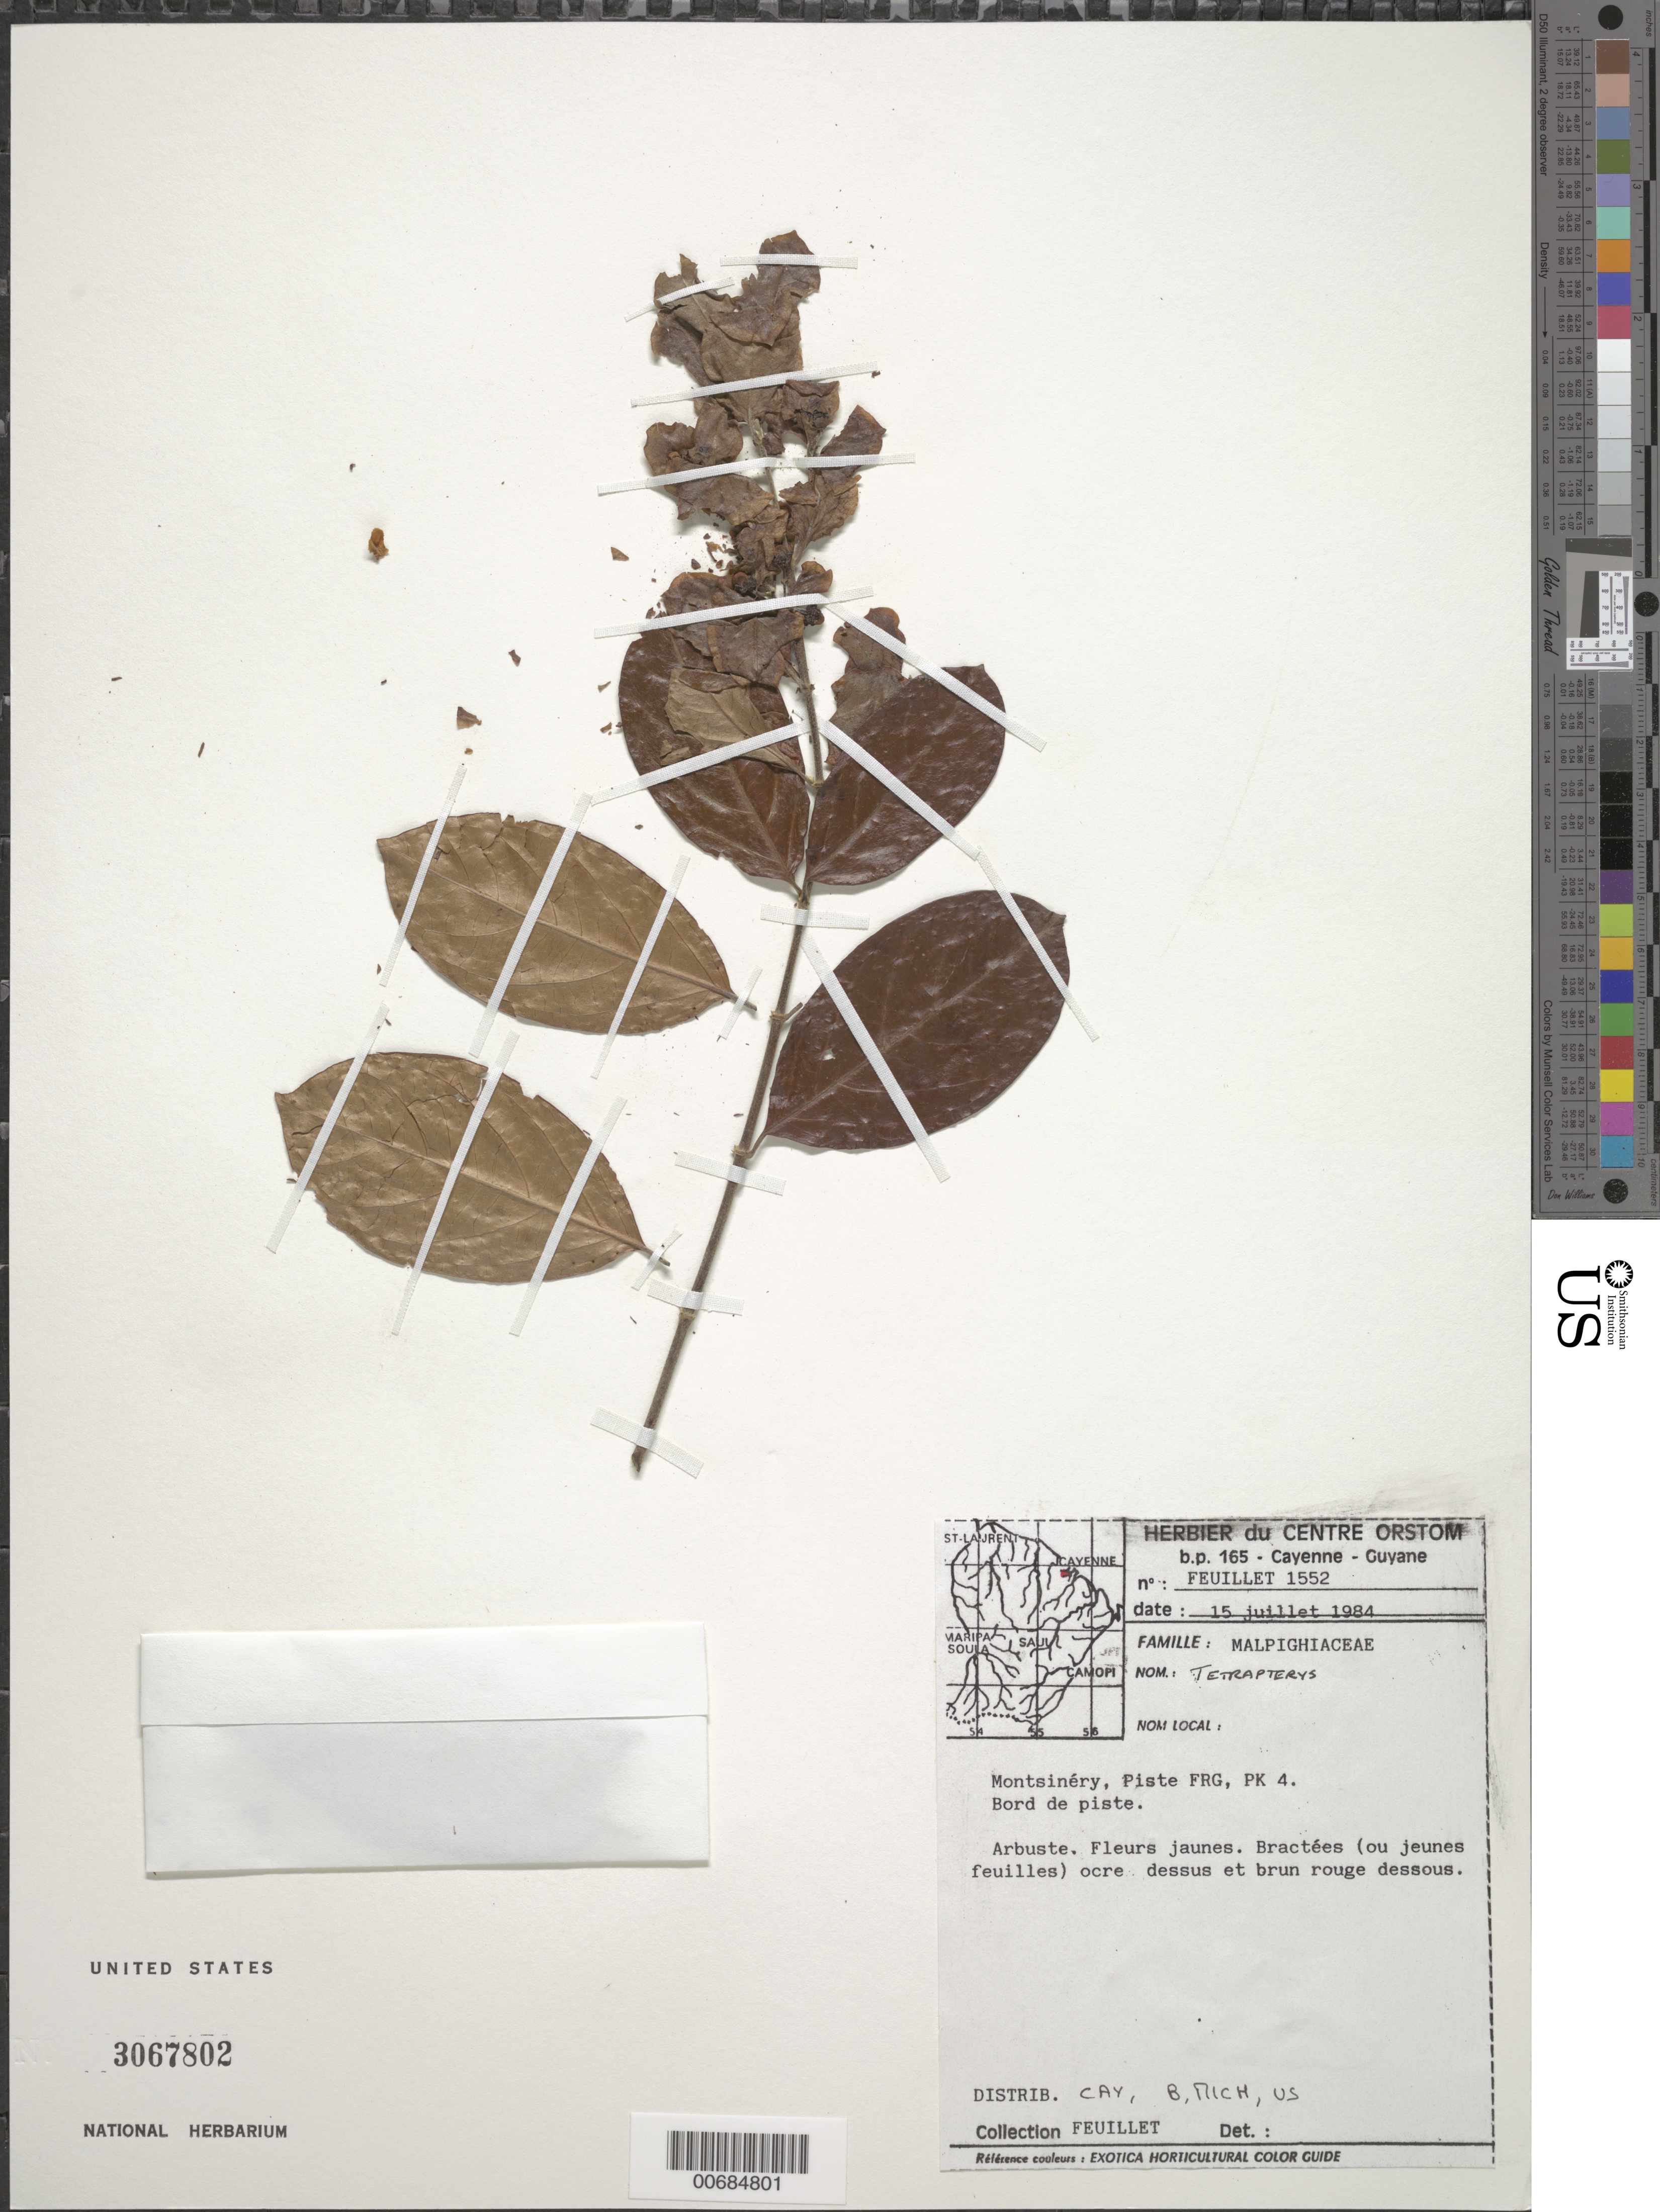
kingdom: Plantae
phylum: Tracheophyta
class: Magnoliopsida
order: Malpighiales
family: Malpighiaceae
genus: Tetrapterys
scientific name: Tetrapterys sp.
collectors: C. Feuillet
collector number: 1552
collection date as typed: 15-Jul-84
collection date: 1984-07-15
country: French Guiana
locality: Montsinéry, Piste FRG, pk 4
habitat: Trailside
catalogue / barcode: US 3067802